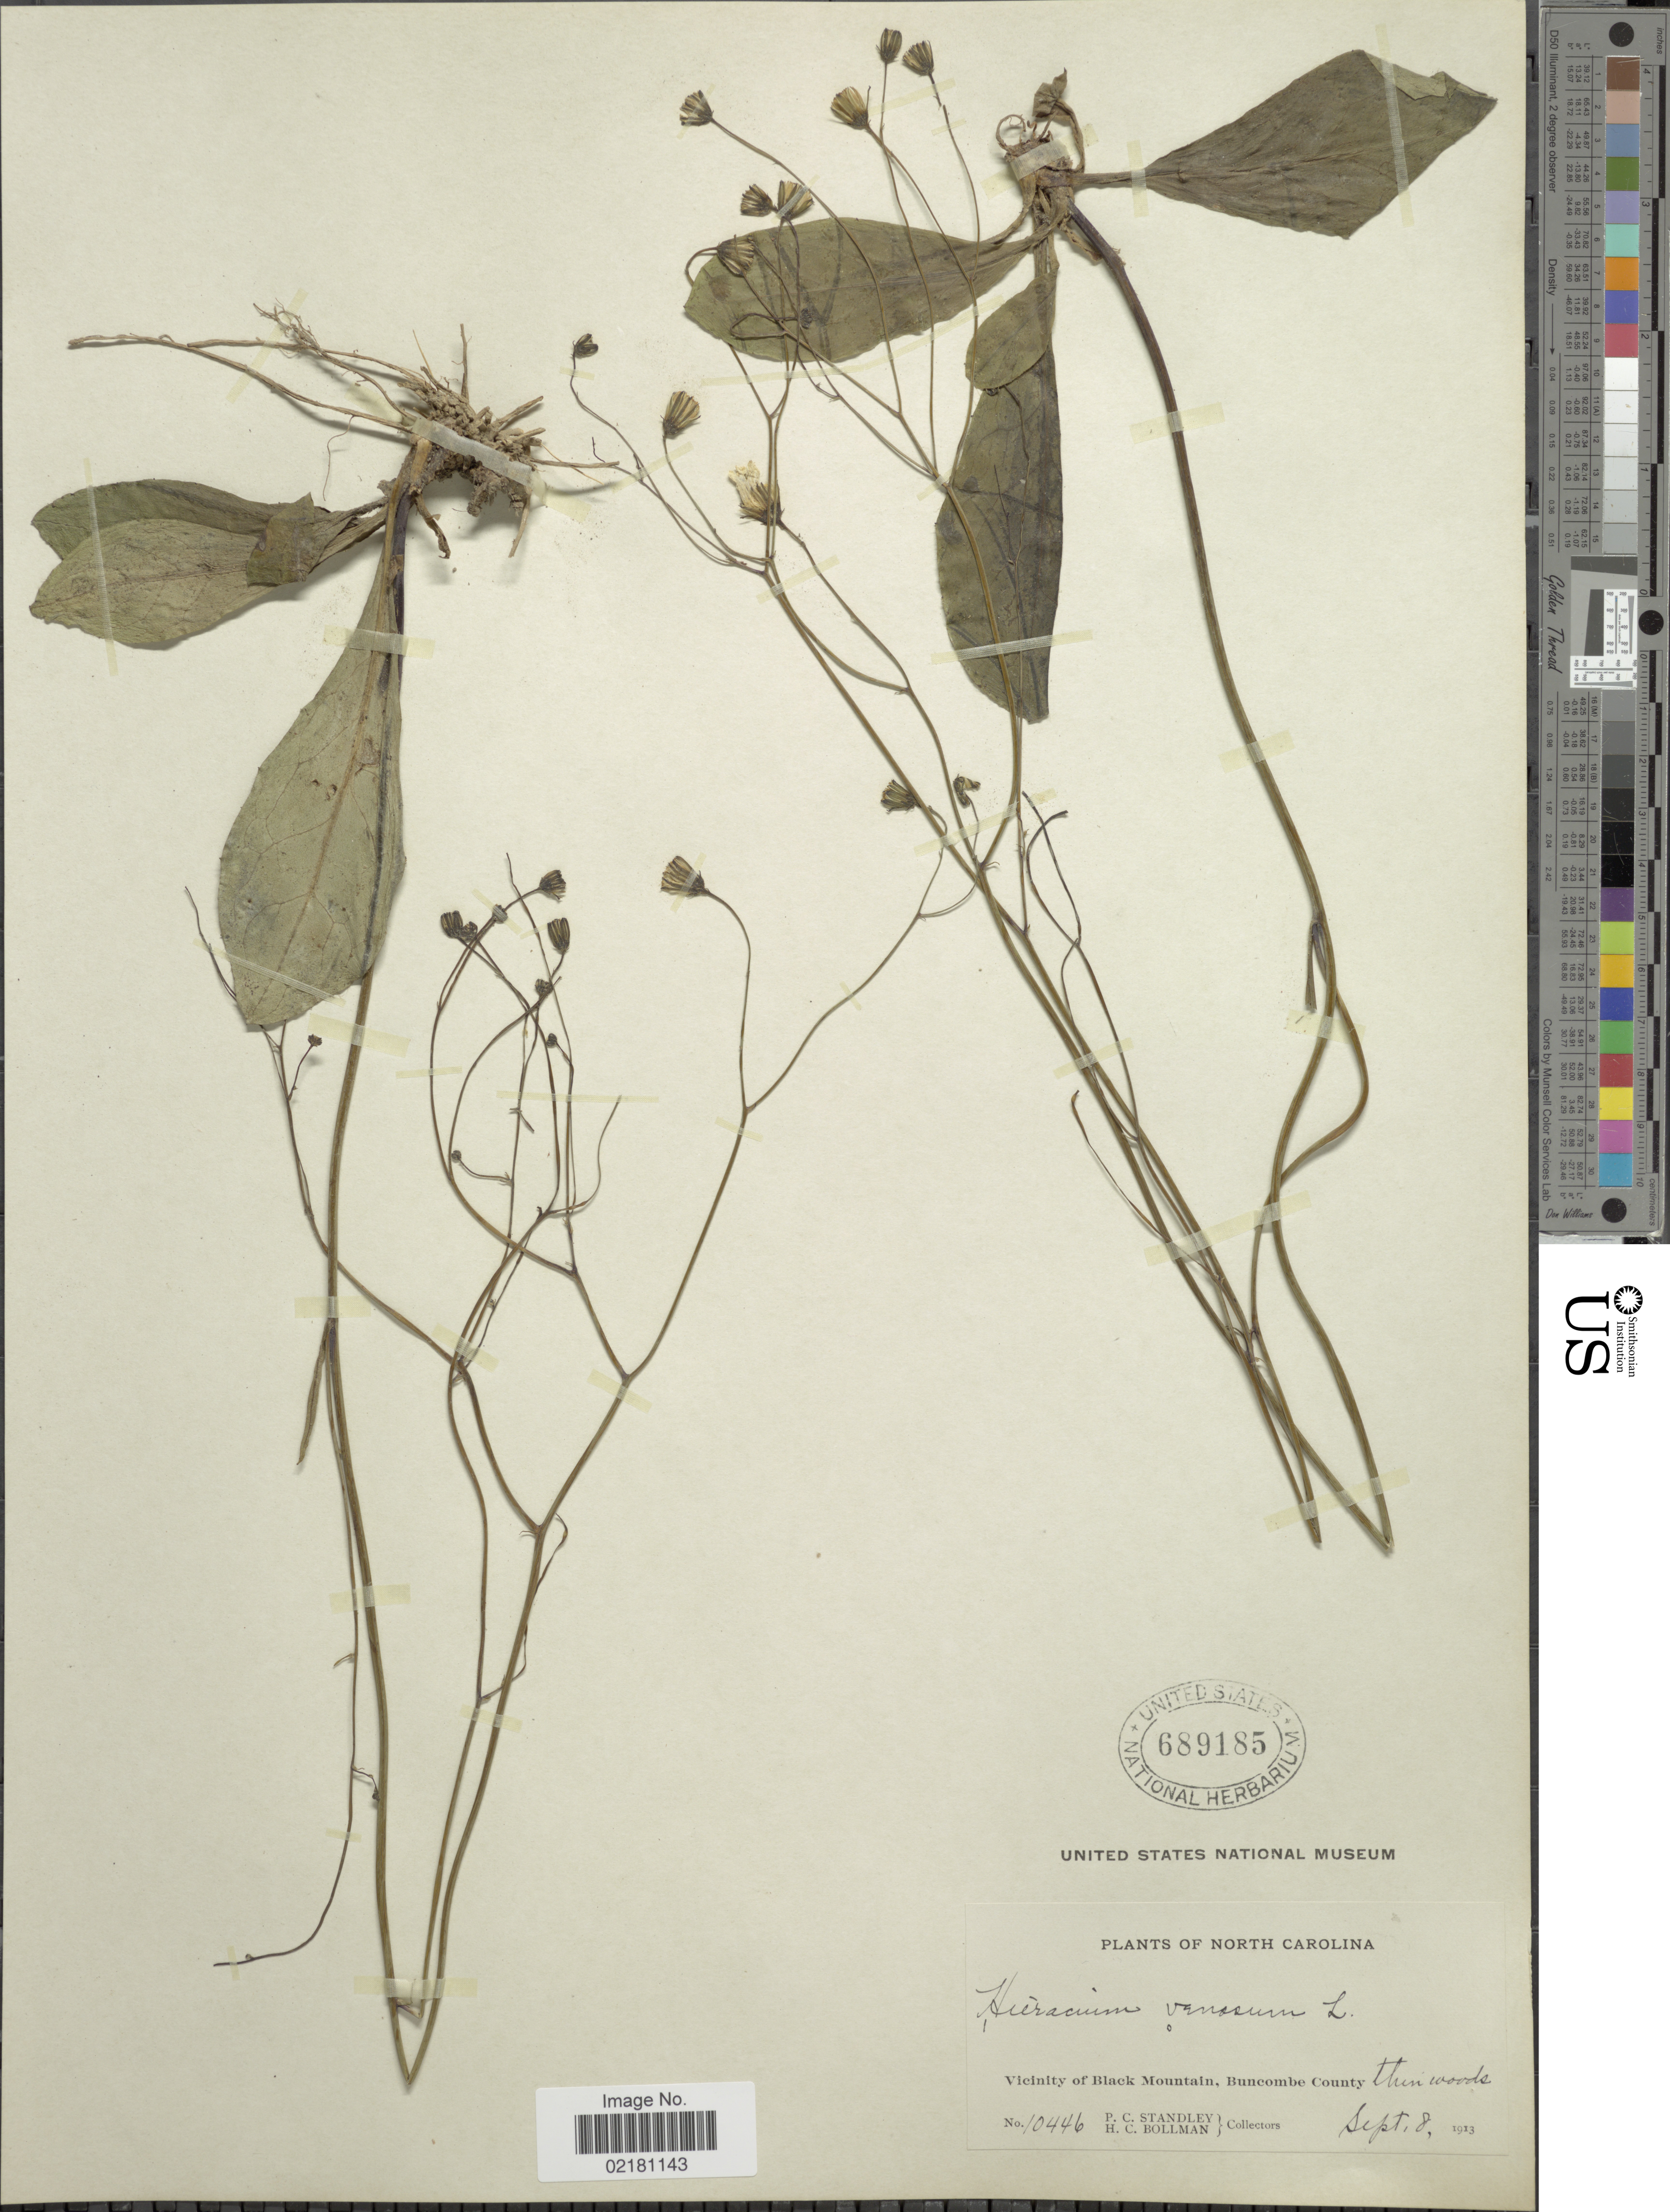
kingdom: Plantae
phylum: Tracheophyta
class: Magnoliopsida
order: Asterales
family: Asteraceae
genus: Hieracium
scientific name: Hieracium venosum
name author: L.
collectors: P. C. Standley & H. C. Bollman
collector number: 10446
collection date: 1913-09-08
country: United States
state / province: North Carolina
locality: Vicinity of Black Mountain, Buncombe County, thin woods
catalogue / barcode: US 689185